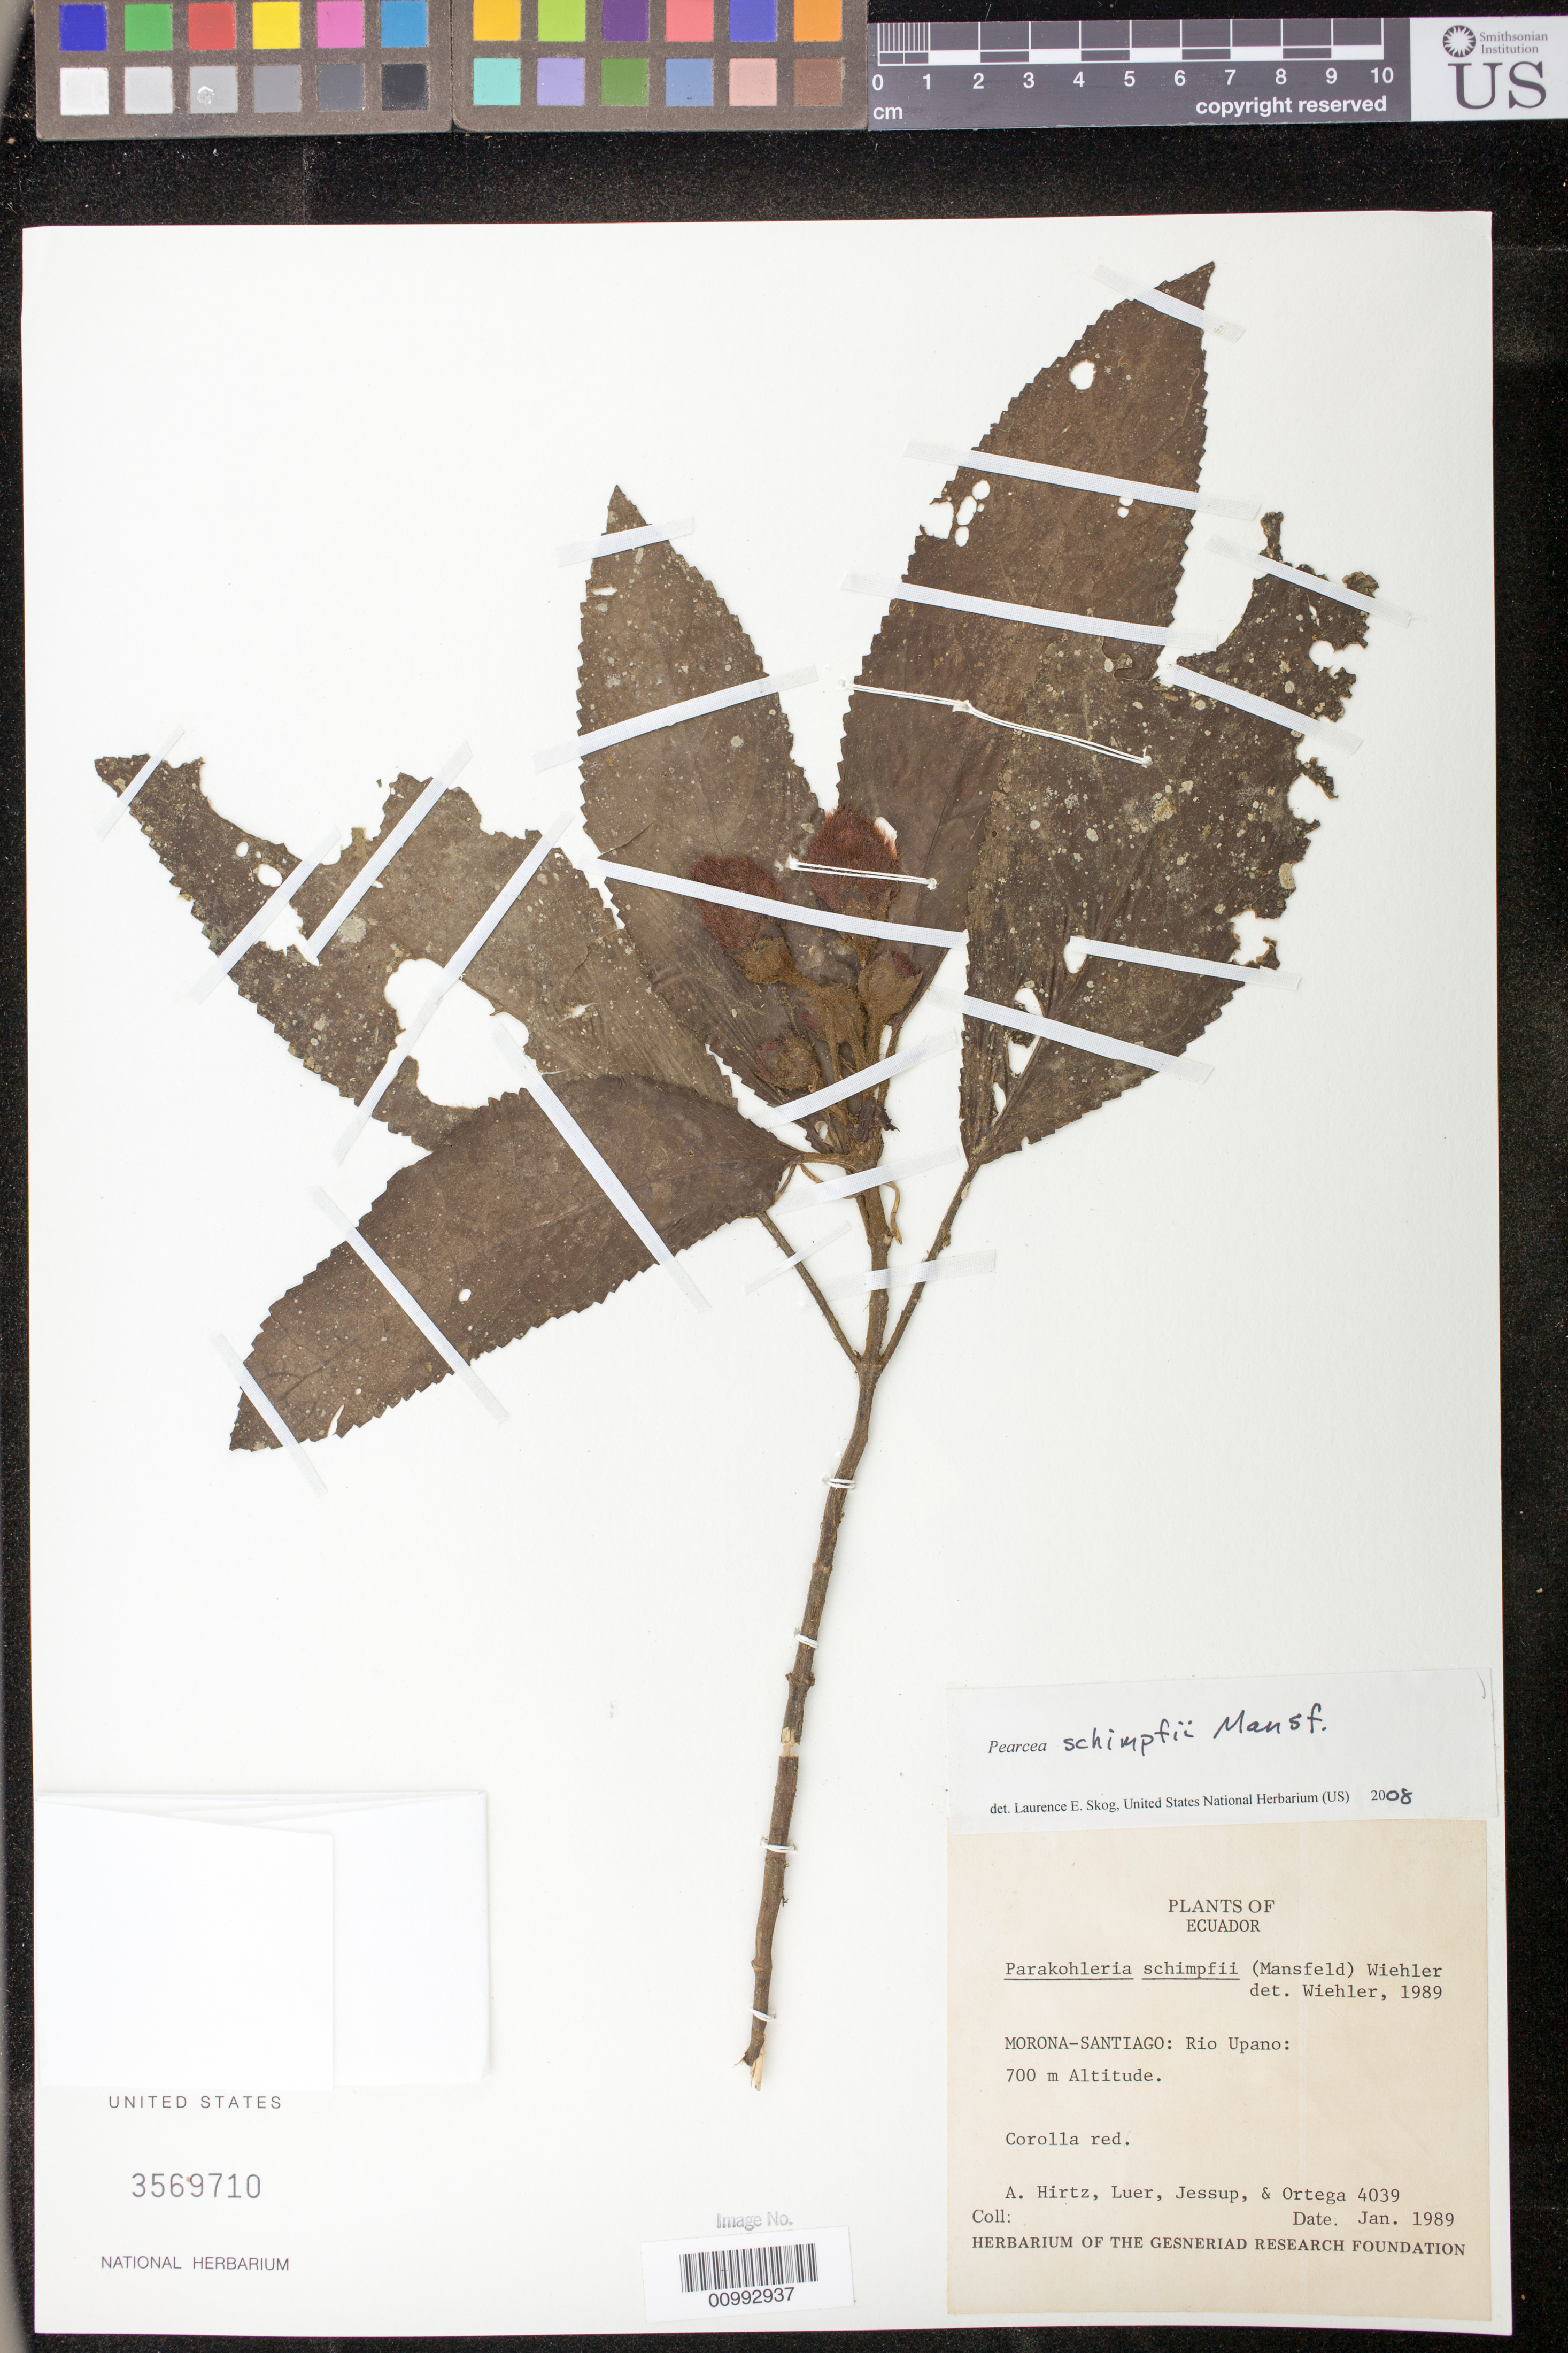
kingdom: Plantae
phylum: Tracheophyta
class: Magnoliopsida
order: Lamiales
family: Gesneriaceae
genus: Pearcea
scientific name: Pearcea schimpfii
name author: Mansf.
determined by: Skog, Laurence E.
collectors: A. Hirtz & et al.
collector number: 4039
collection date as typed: Jan 1989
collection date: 1989-01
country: Ecuador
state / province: Morona-Santiago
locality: Morona-Santiaro: Rio Upano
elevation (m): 700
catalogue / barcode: US 3569710